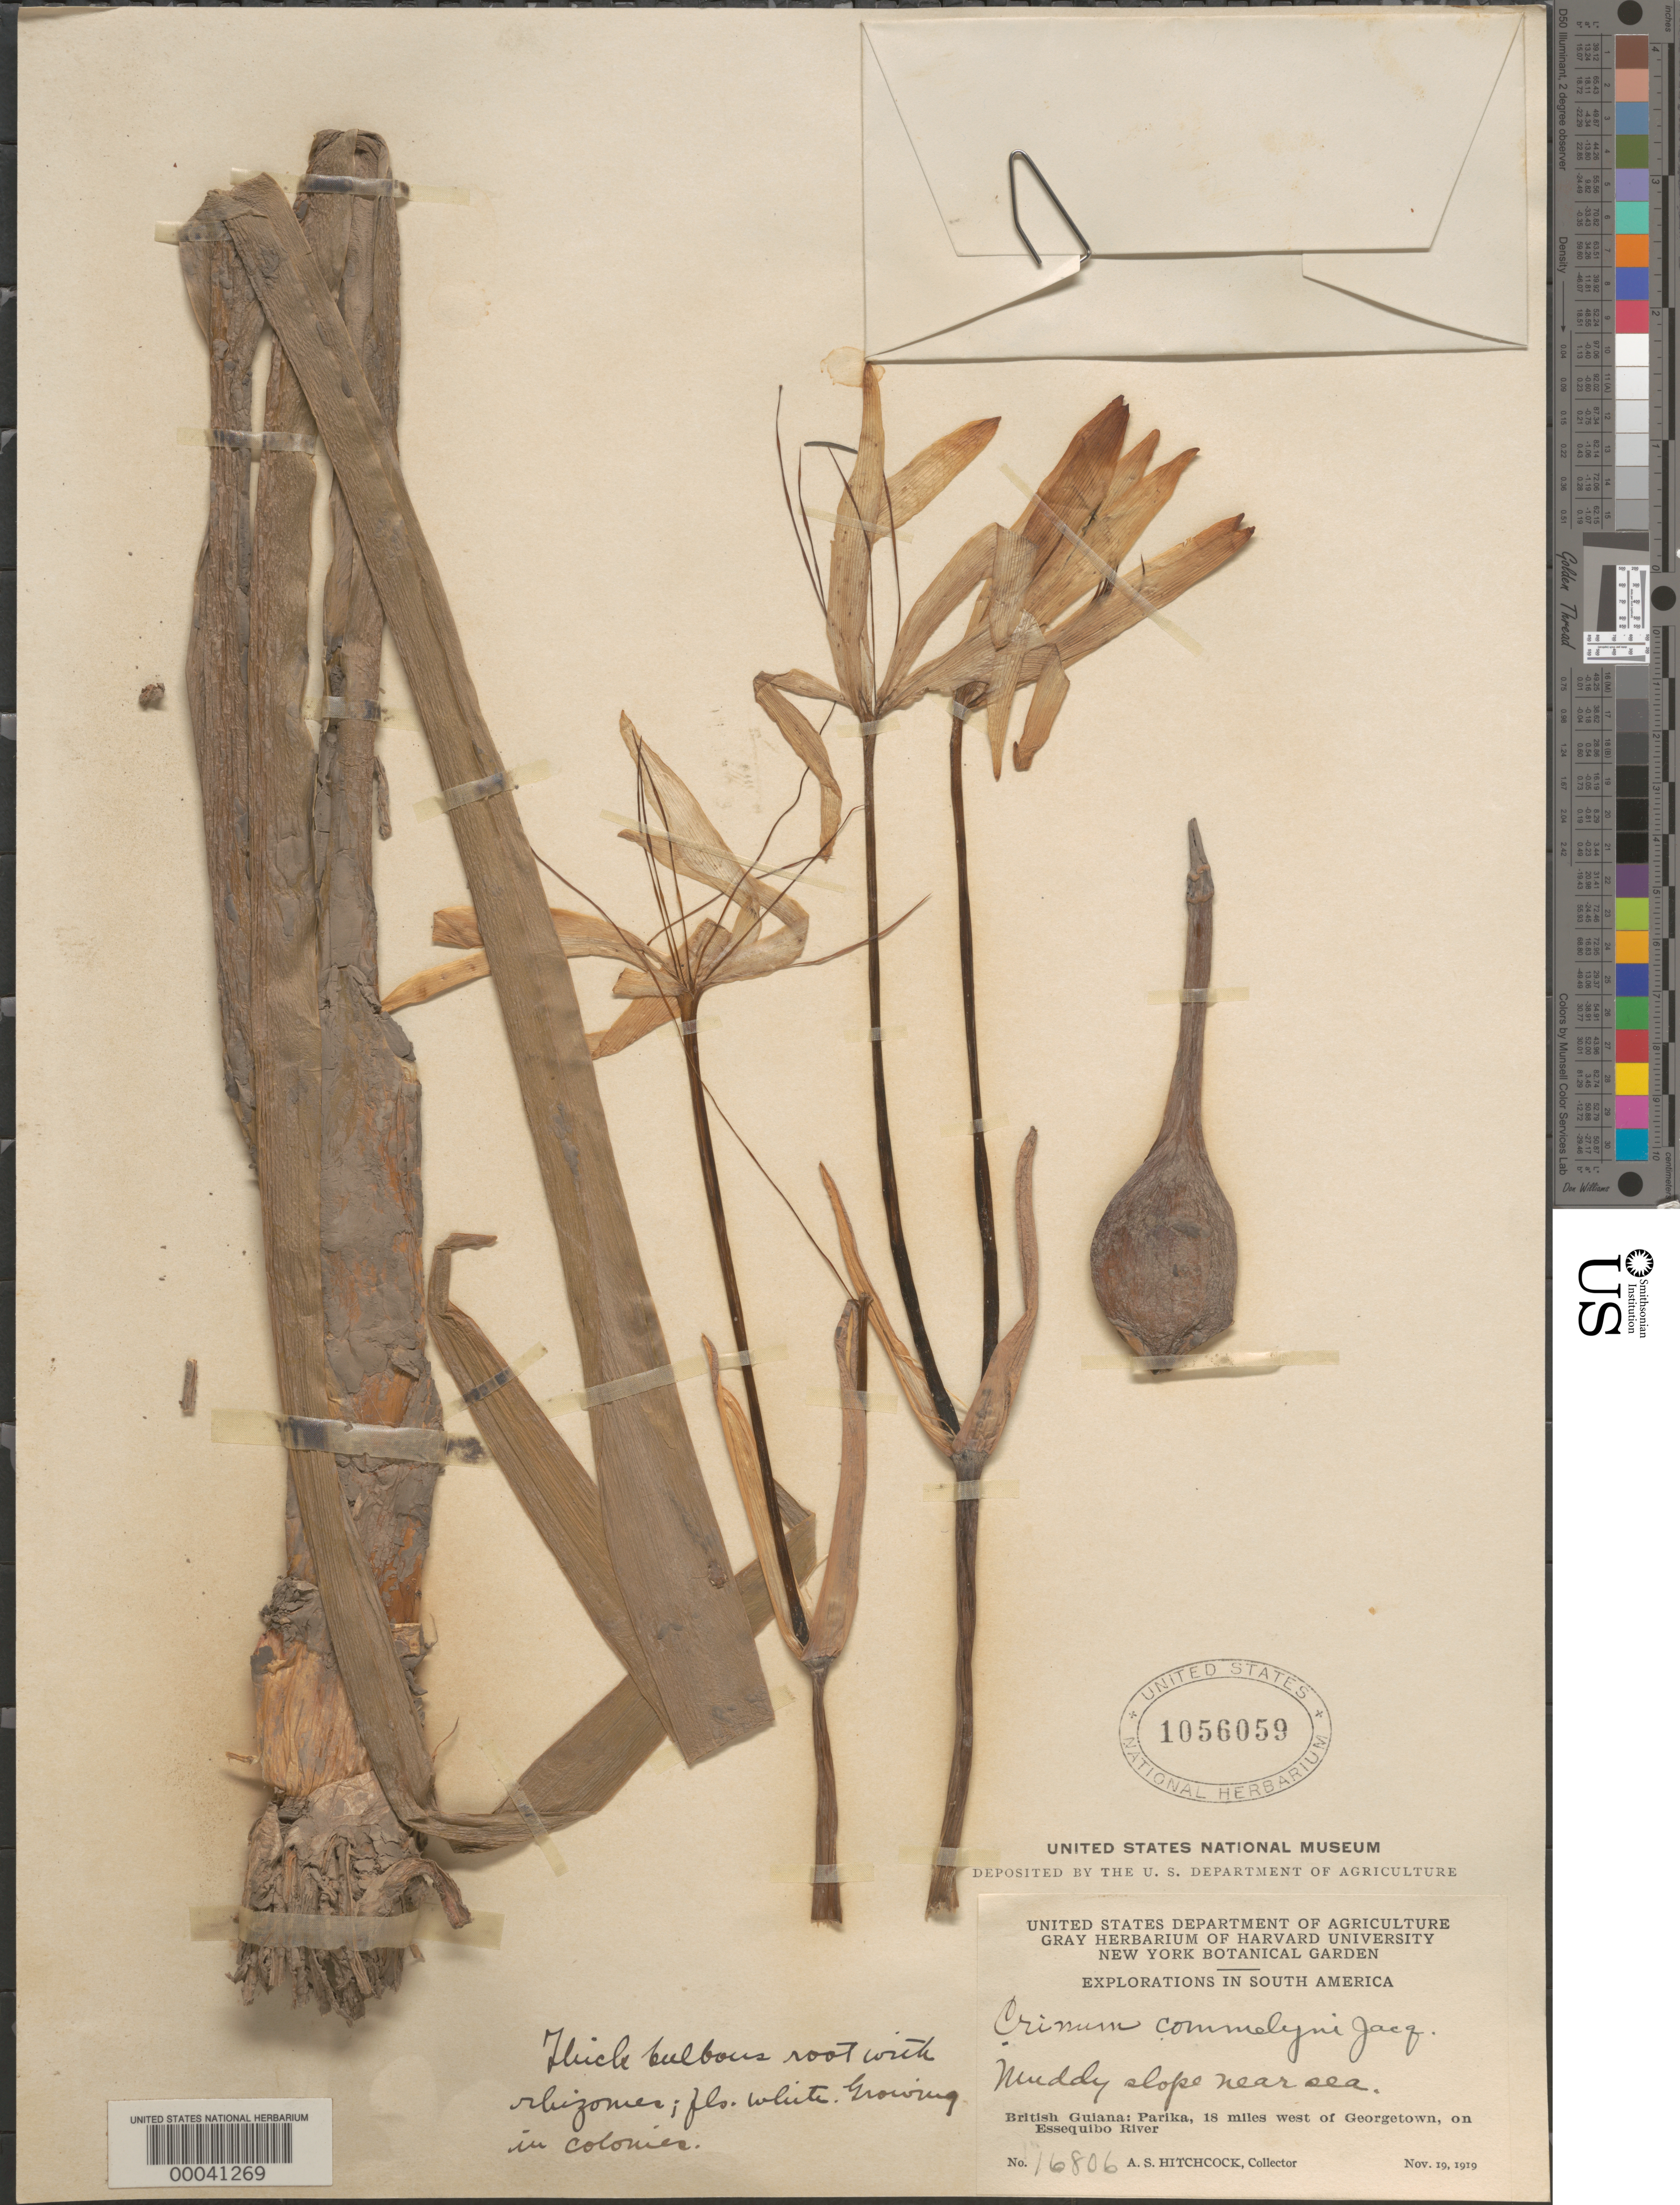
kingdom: Plantae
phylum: Tracheophyta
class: Liliopsida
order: Asparagales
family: Amaryllidaceae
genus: Crinum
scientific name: Crinum commelyni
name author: Jacq.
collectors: A. S. Hitchcock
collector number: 16806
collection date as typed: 19 Nov 1919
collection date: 1919-11-19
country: Guyana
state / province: Essequibo Isl-W. Demerara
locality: Parika, 18 km. w of georgetown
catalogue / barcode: US 1056059